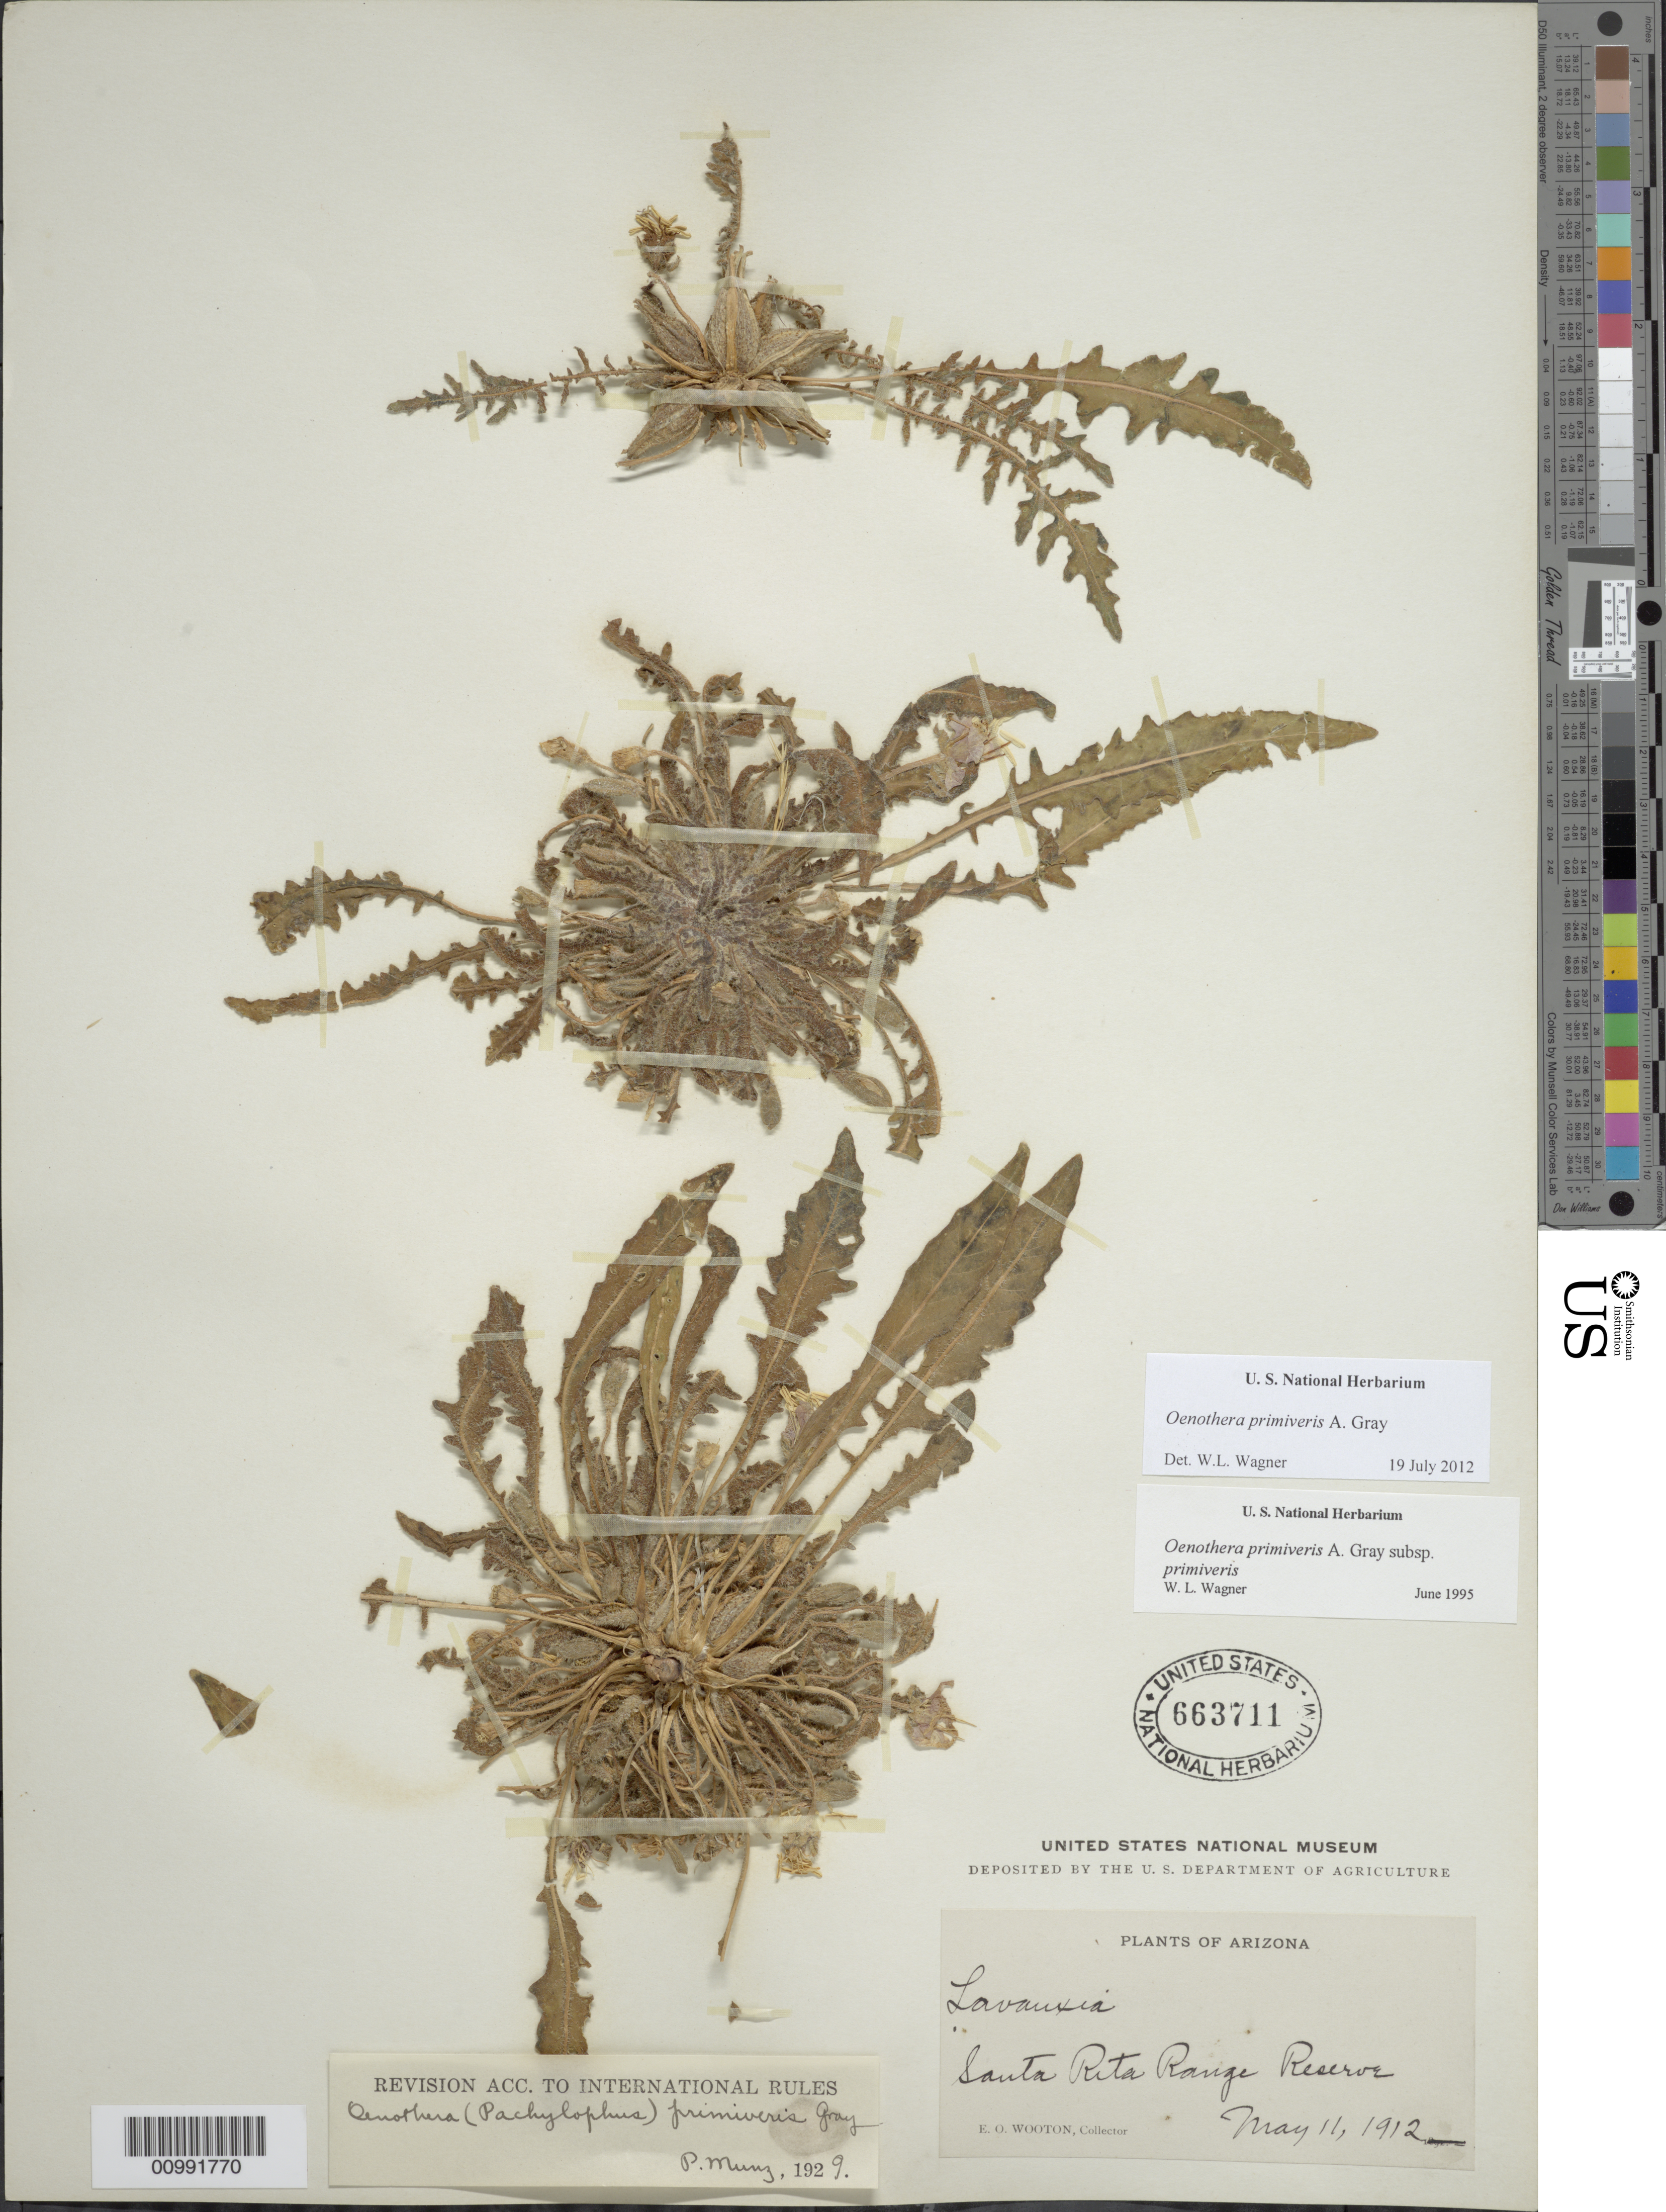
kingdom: Plantae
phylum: Tracheophyta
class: Magnoliopsida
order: Myrtales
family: Onagraceae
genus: Oenothera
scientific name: Oenothera primiveris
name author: A. Gray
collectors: E. O. Wooton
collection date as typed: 11 May 1912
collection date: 1912-05-11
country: United States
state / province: Arizona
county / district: Santa Cruz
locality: Santa Rita Range Reserve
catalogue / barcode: US 663711